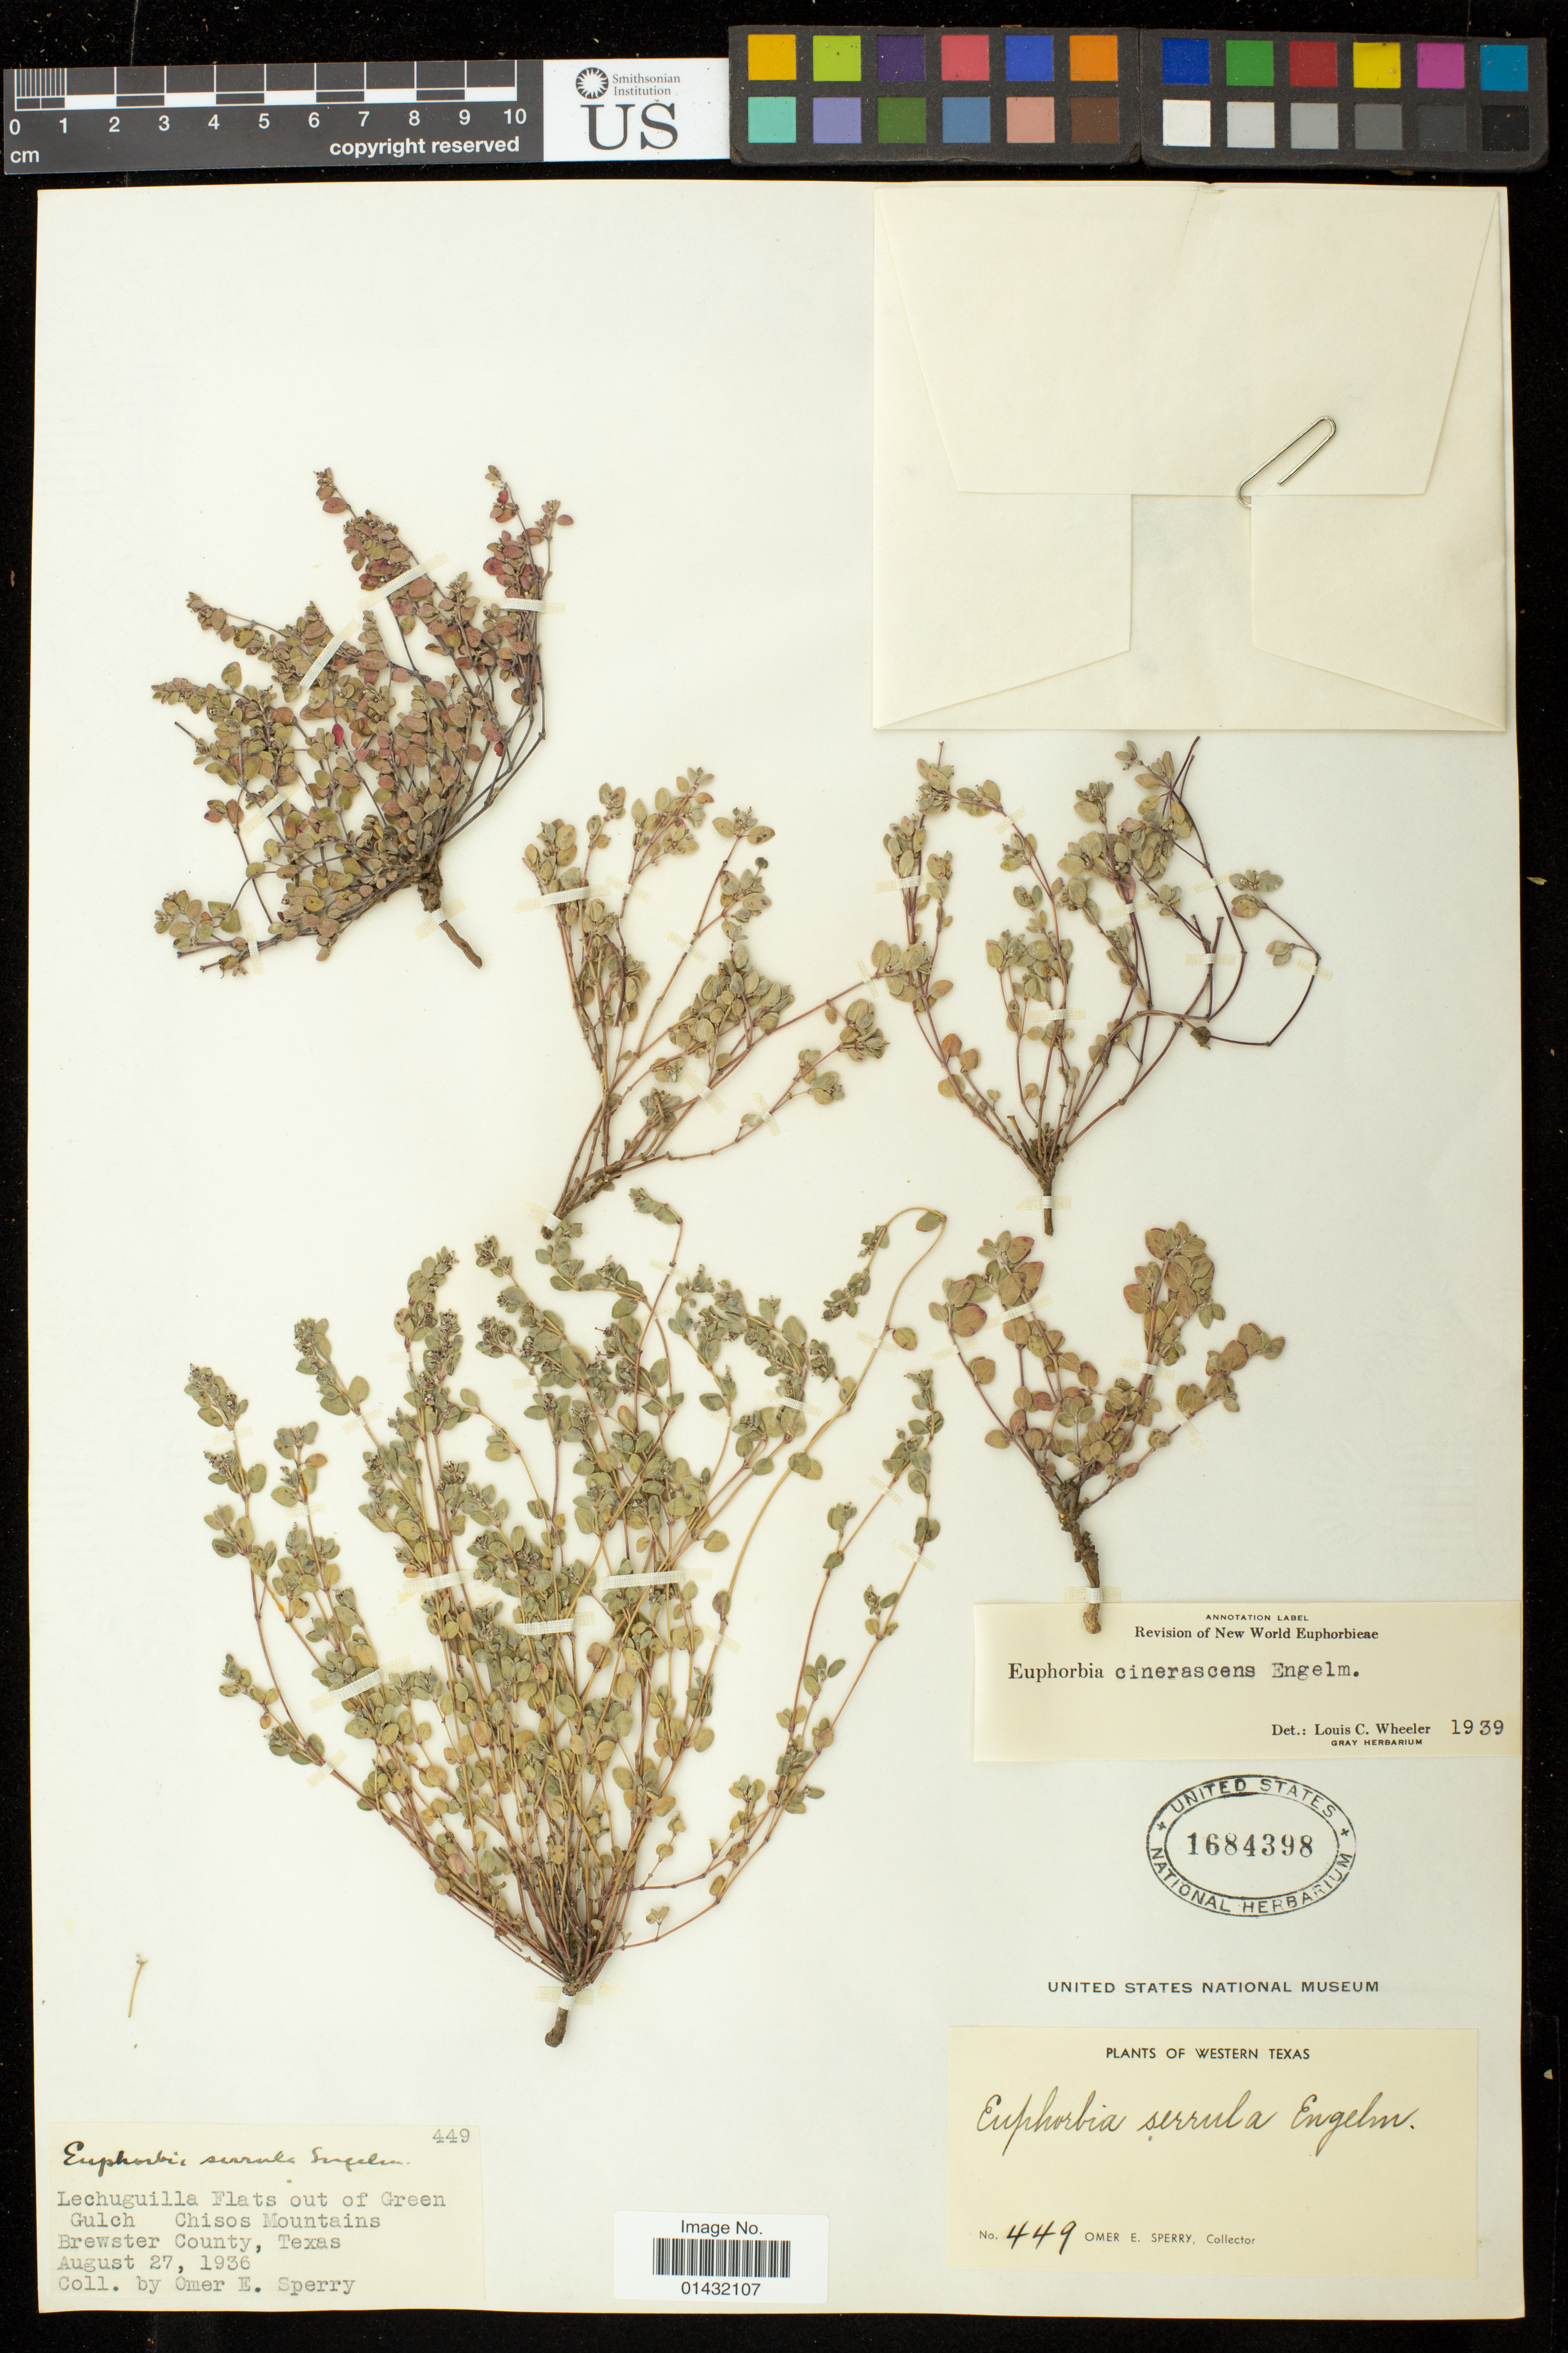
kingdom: Plantae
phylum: Tracheophyta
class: Magnoliopsida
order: Malpighiales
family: Euphorbiaceae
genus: Euphorbia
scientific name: Euphorbia cinerascens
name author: Engelm. in Emory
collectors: O. E. Sperry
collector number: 449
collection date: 1936-08-27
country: United States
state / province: Texas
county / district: Brewster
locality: Lechuguilla Flats out of Green Gulch Chisos Mountains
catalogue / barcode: US 1684398